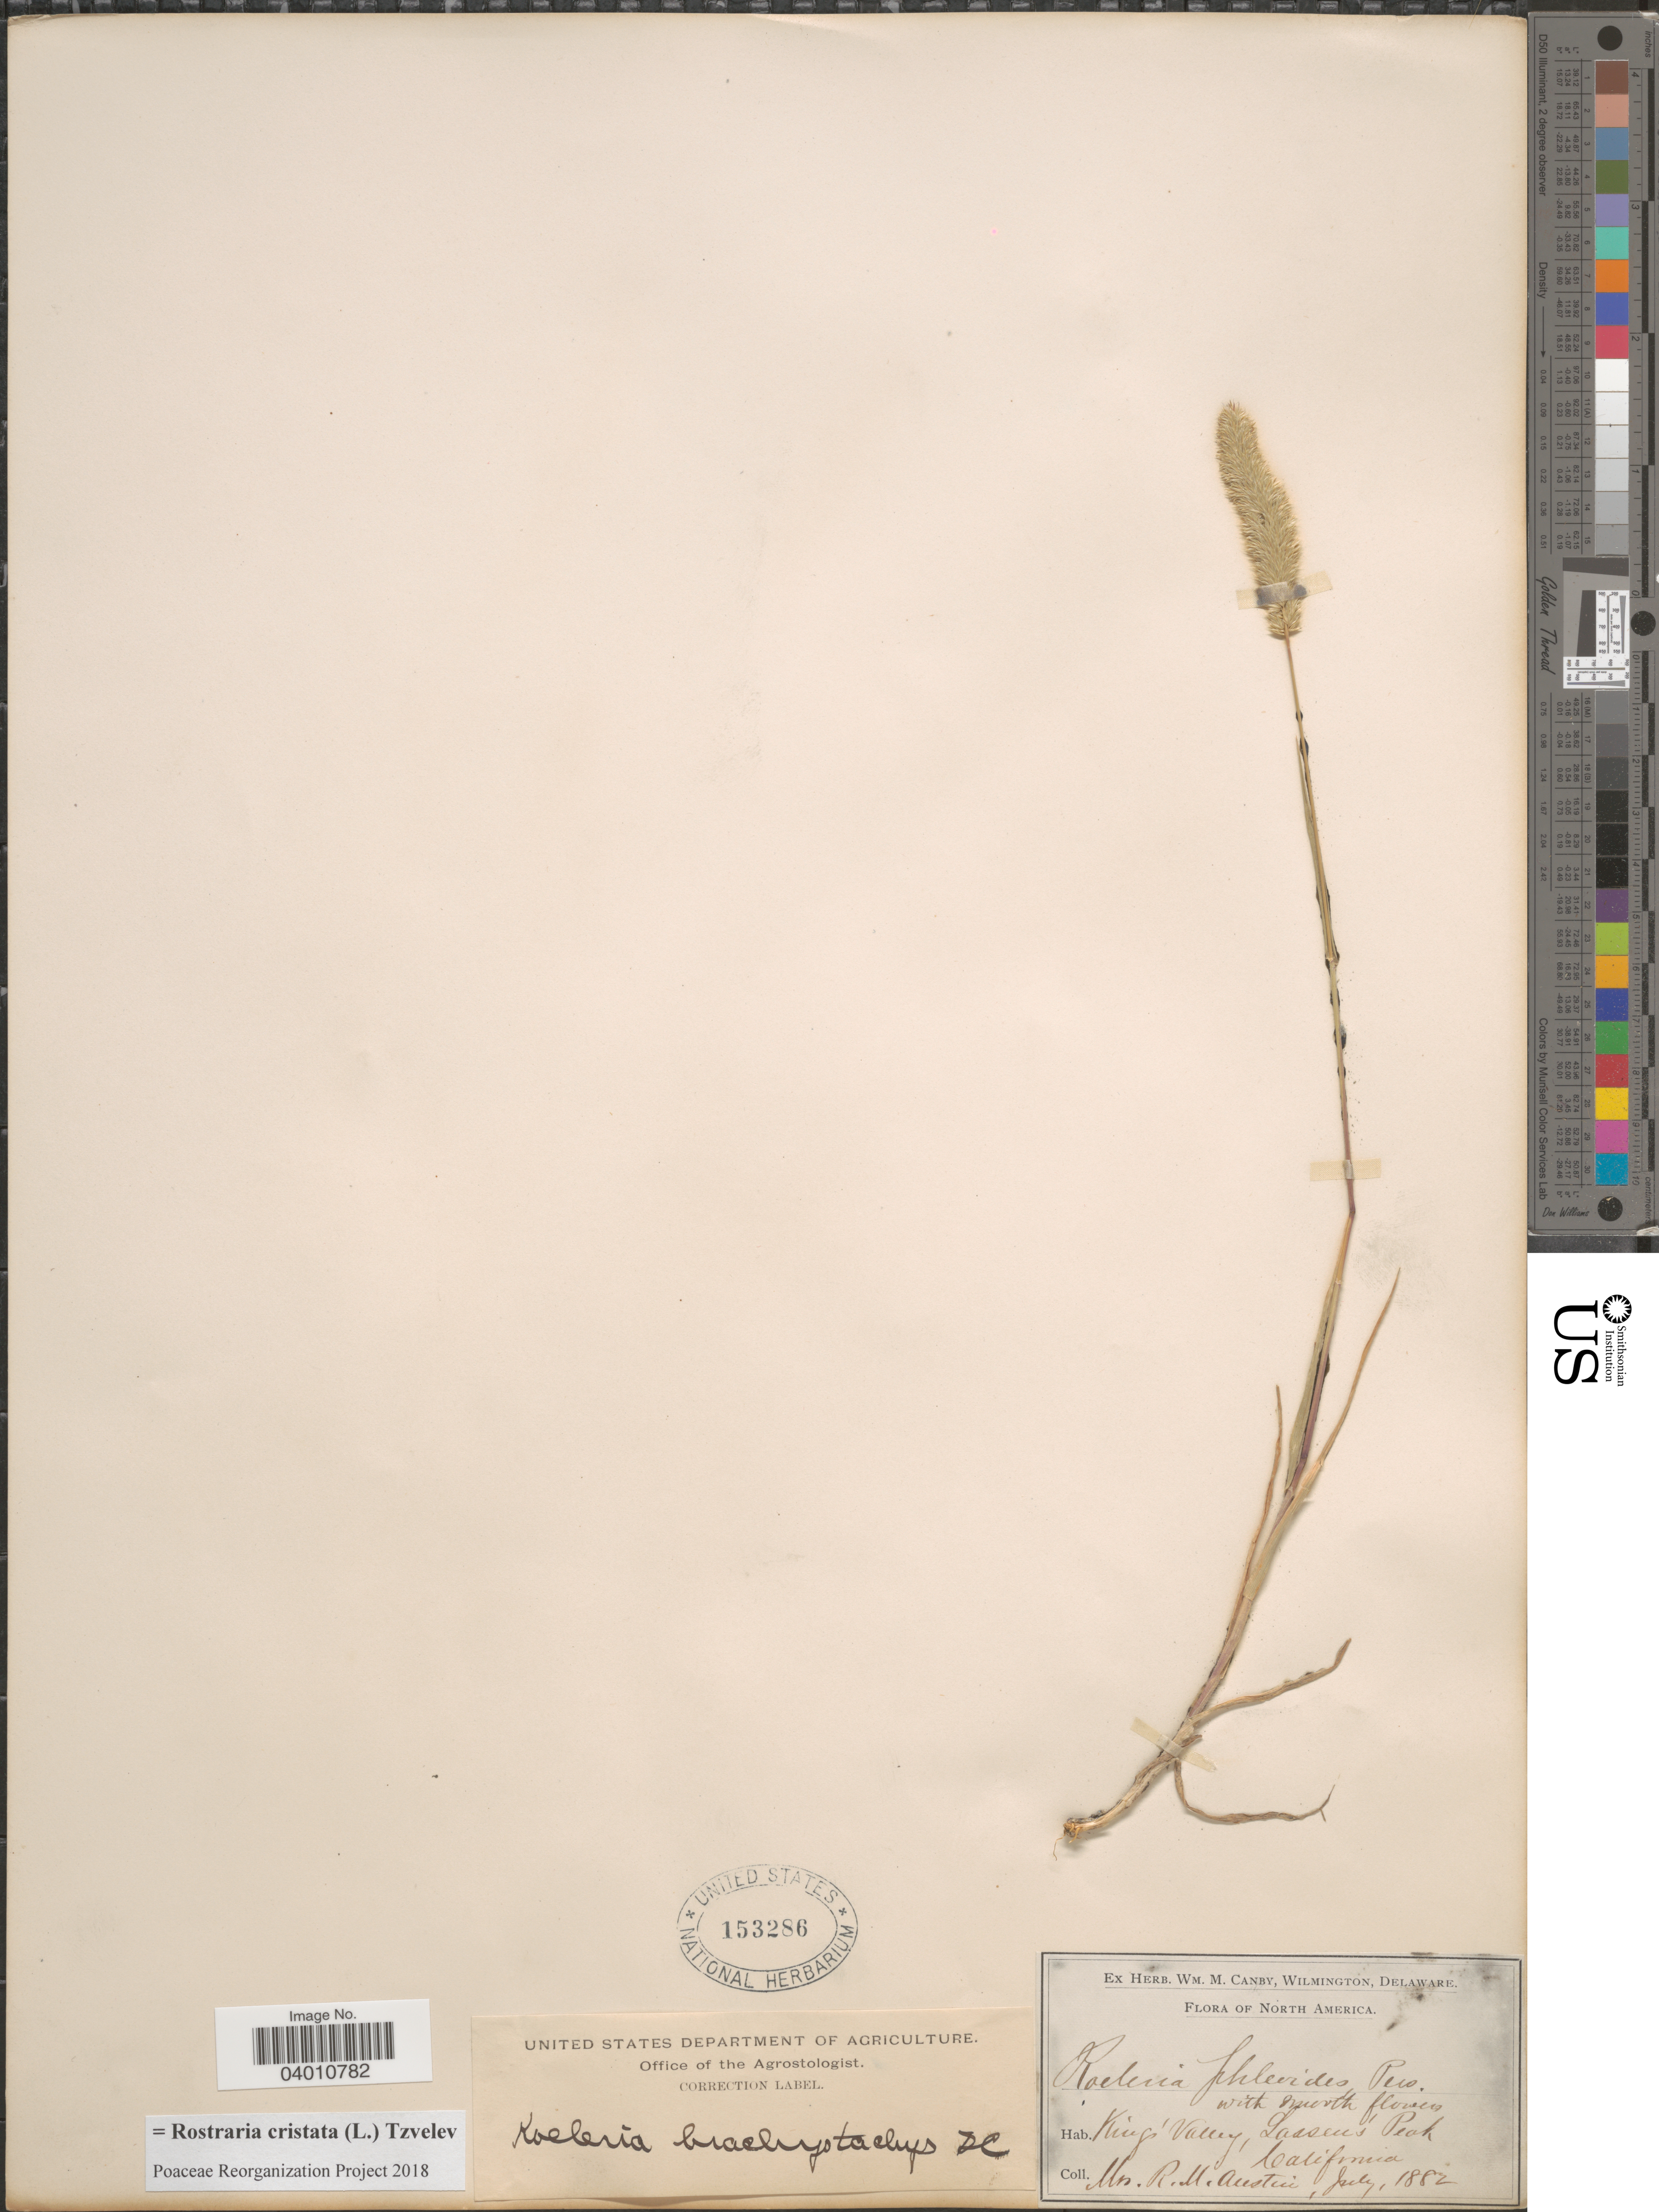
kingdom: Plantae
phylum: Tracheophyta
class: Liliopsida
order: Poales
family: Poaceae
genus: Rostraria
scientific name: Rostraria cristata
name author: (L.) Tzvelev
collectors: R. Austin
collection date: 1882-07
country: United States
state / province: California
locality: King's Valley, Lassen's Peak.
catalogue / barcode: US 153286